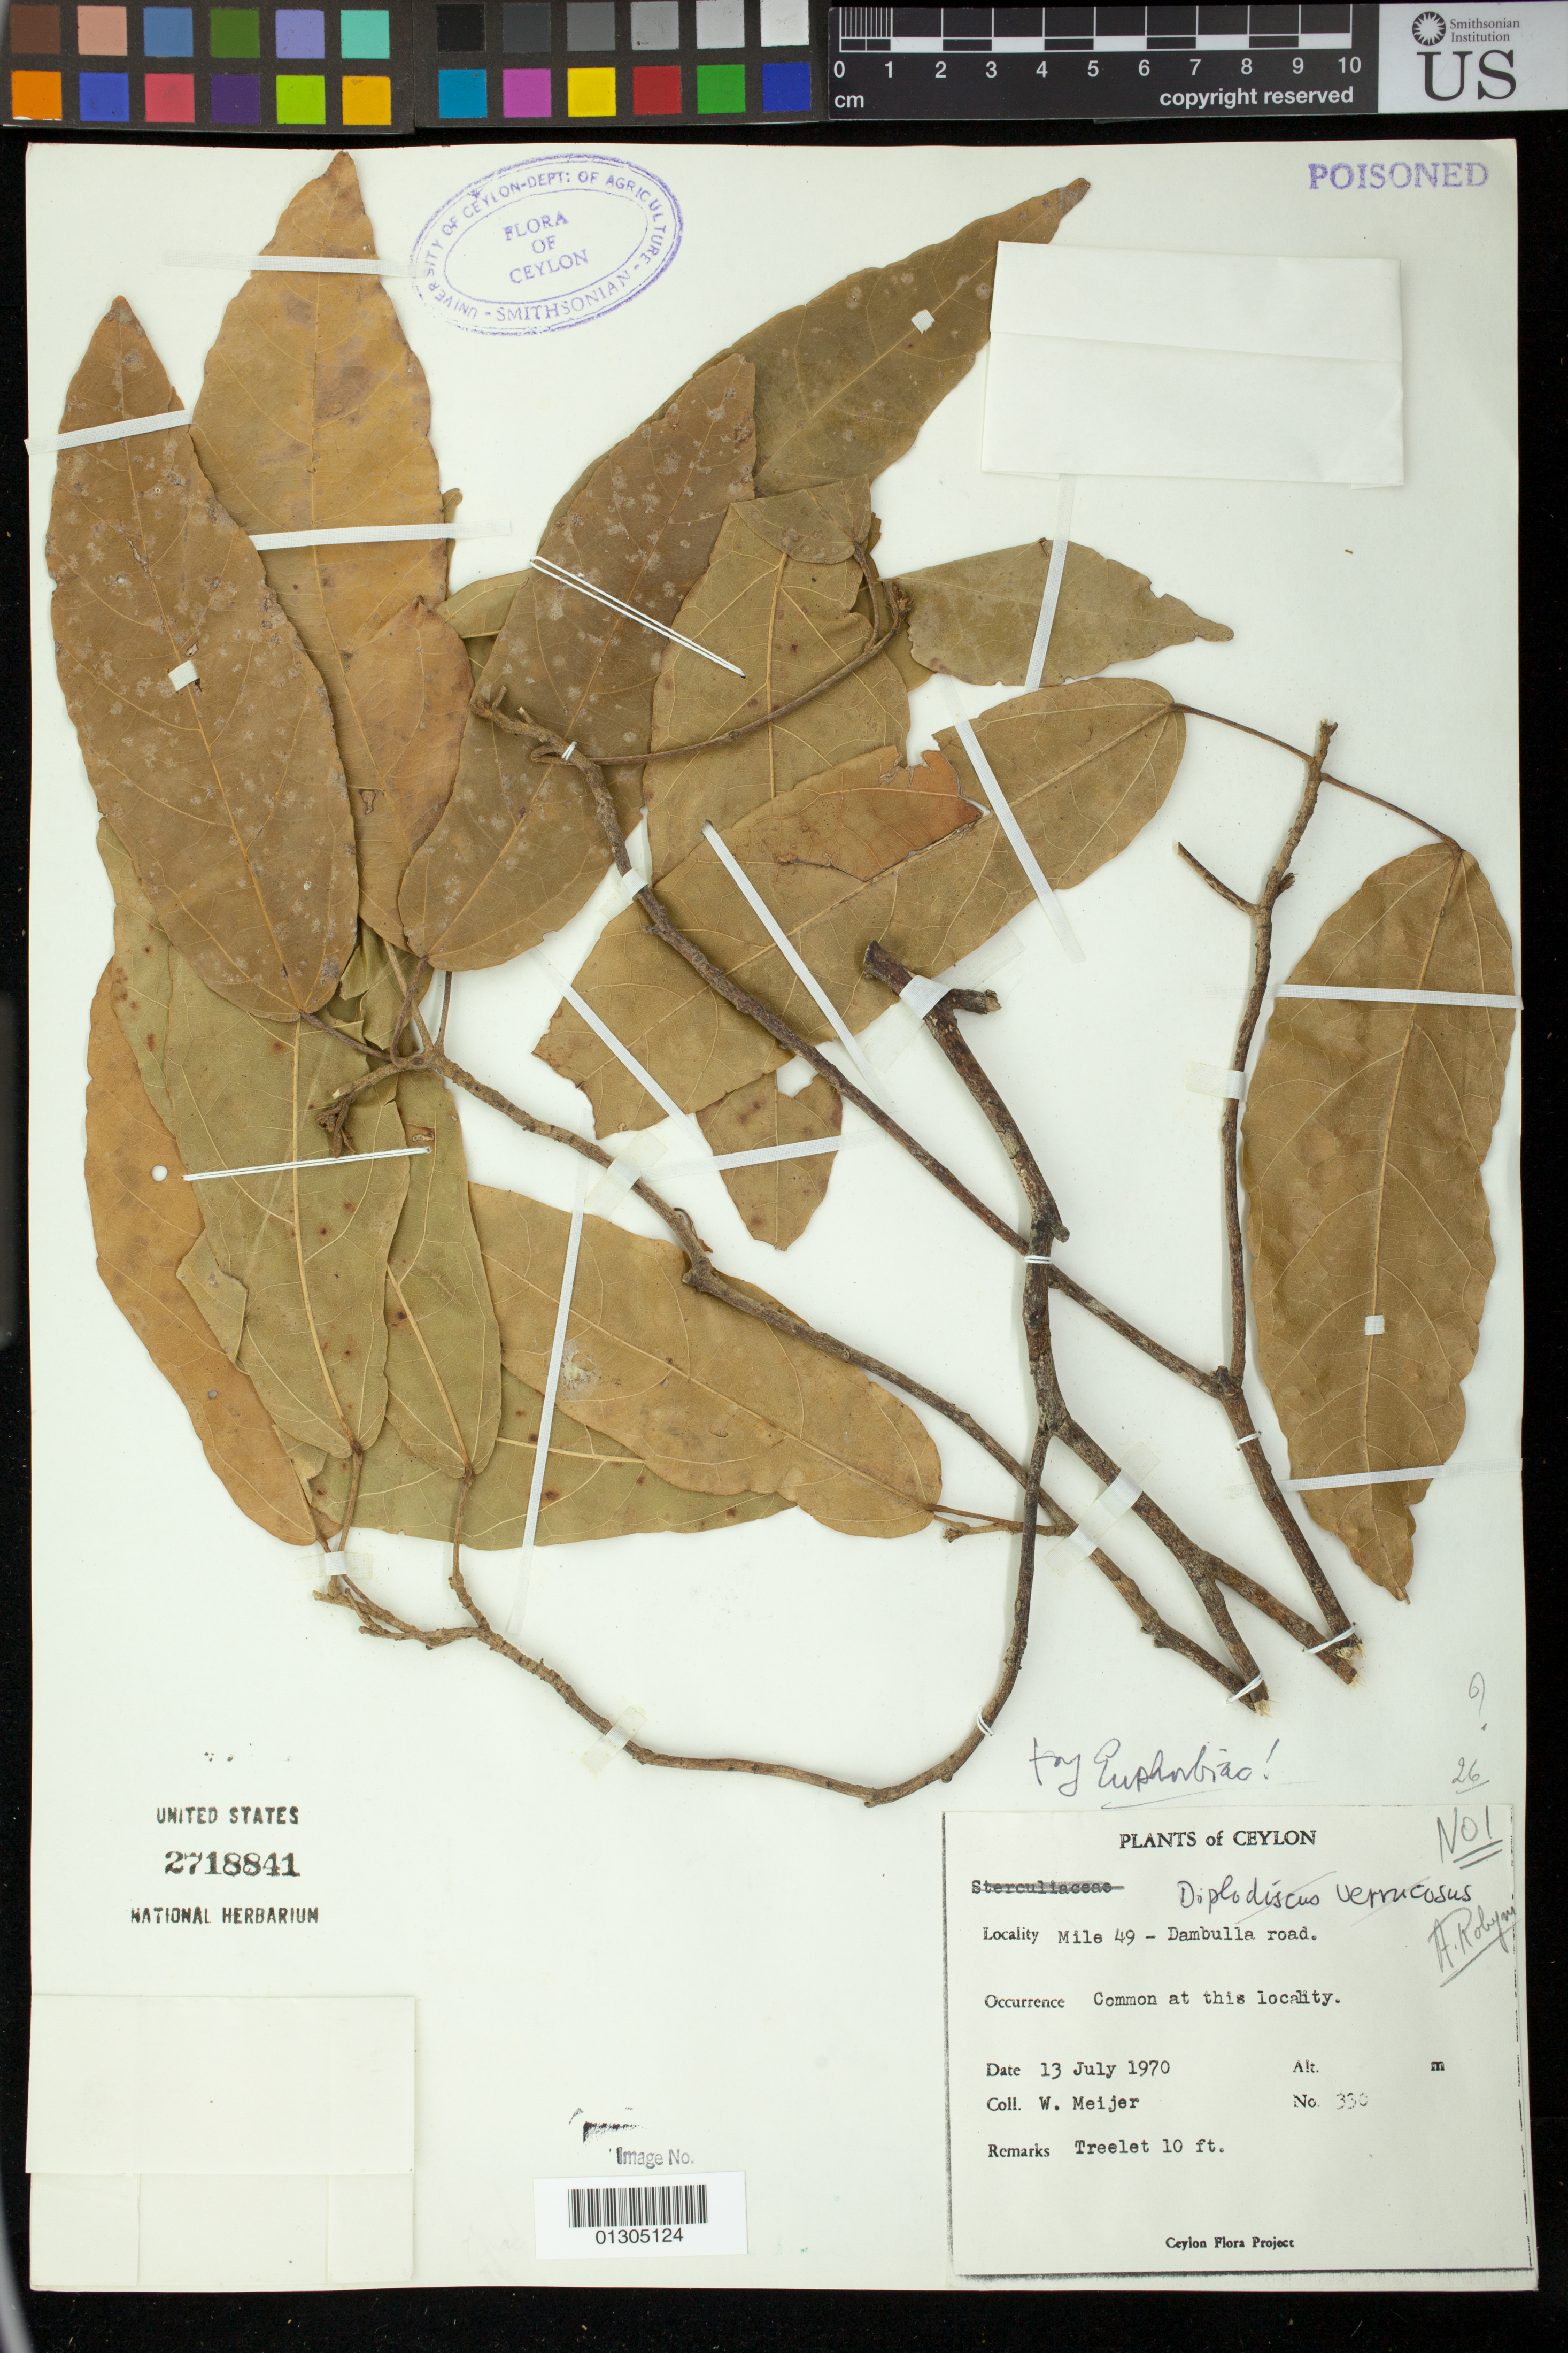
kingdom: Plantae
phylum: Tracheophyta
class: Magnoliopsida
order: Malpighiales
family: Euphorbiaceae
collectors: W. Meijer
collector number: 330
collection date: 1970-07-13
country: Sri Lanka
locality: Mile 49 - Dambulla road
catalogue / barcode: US 2718841